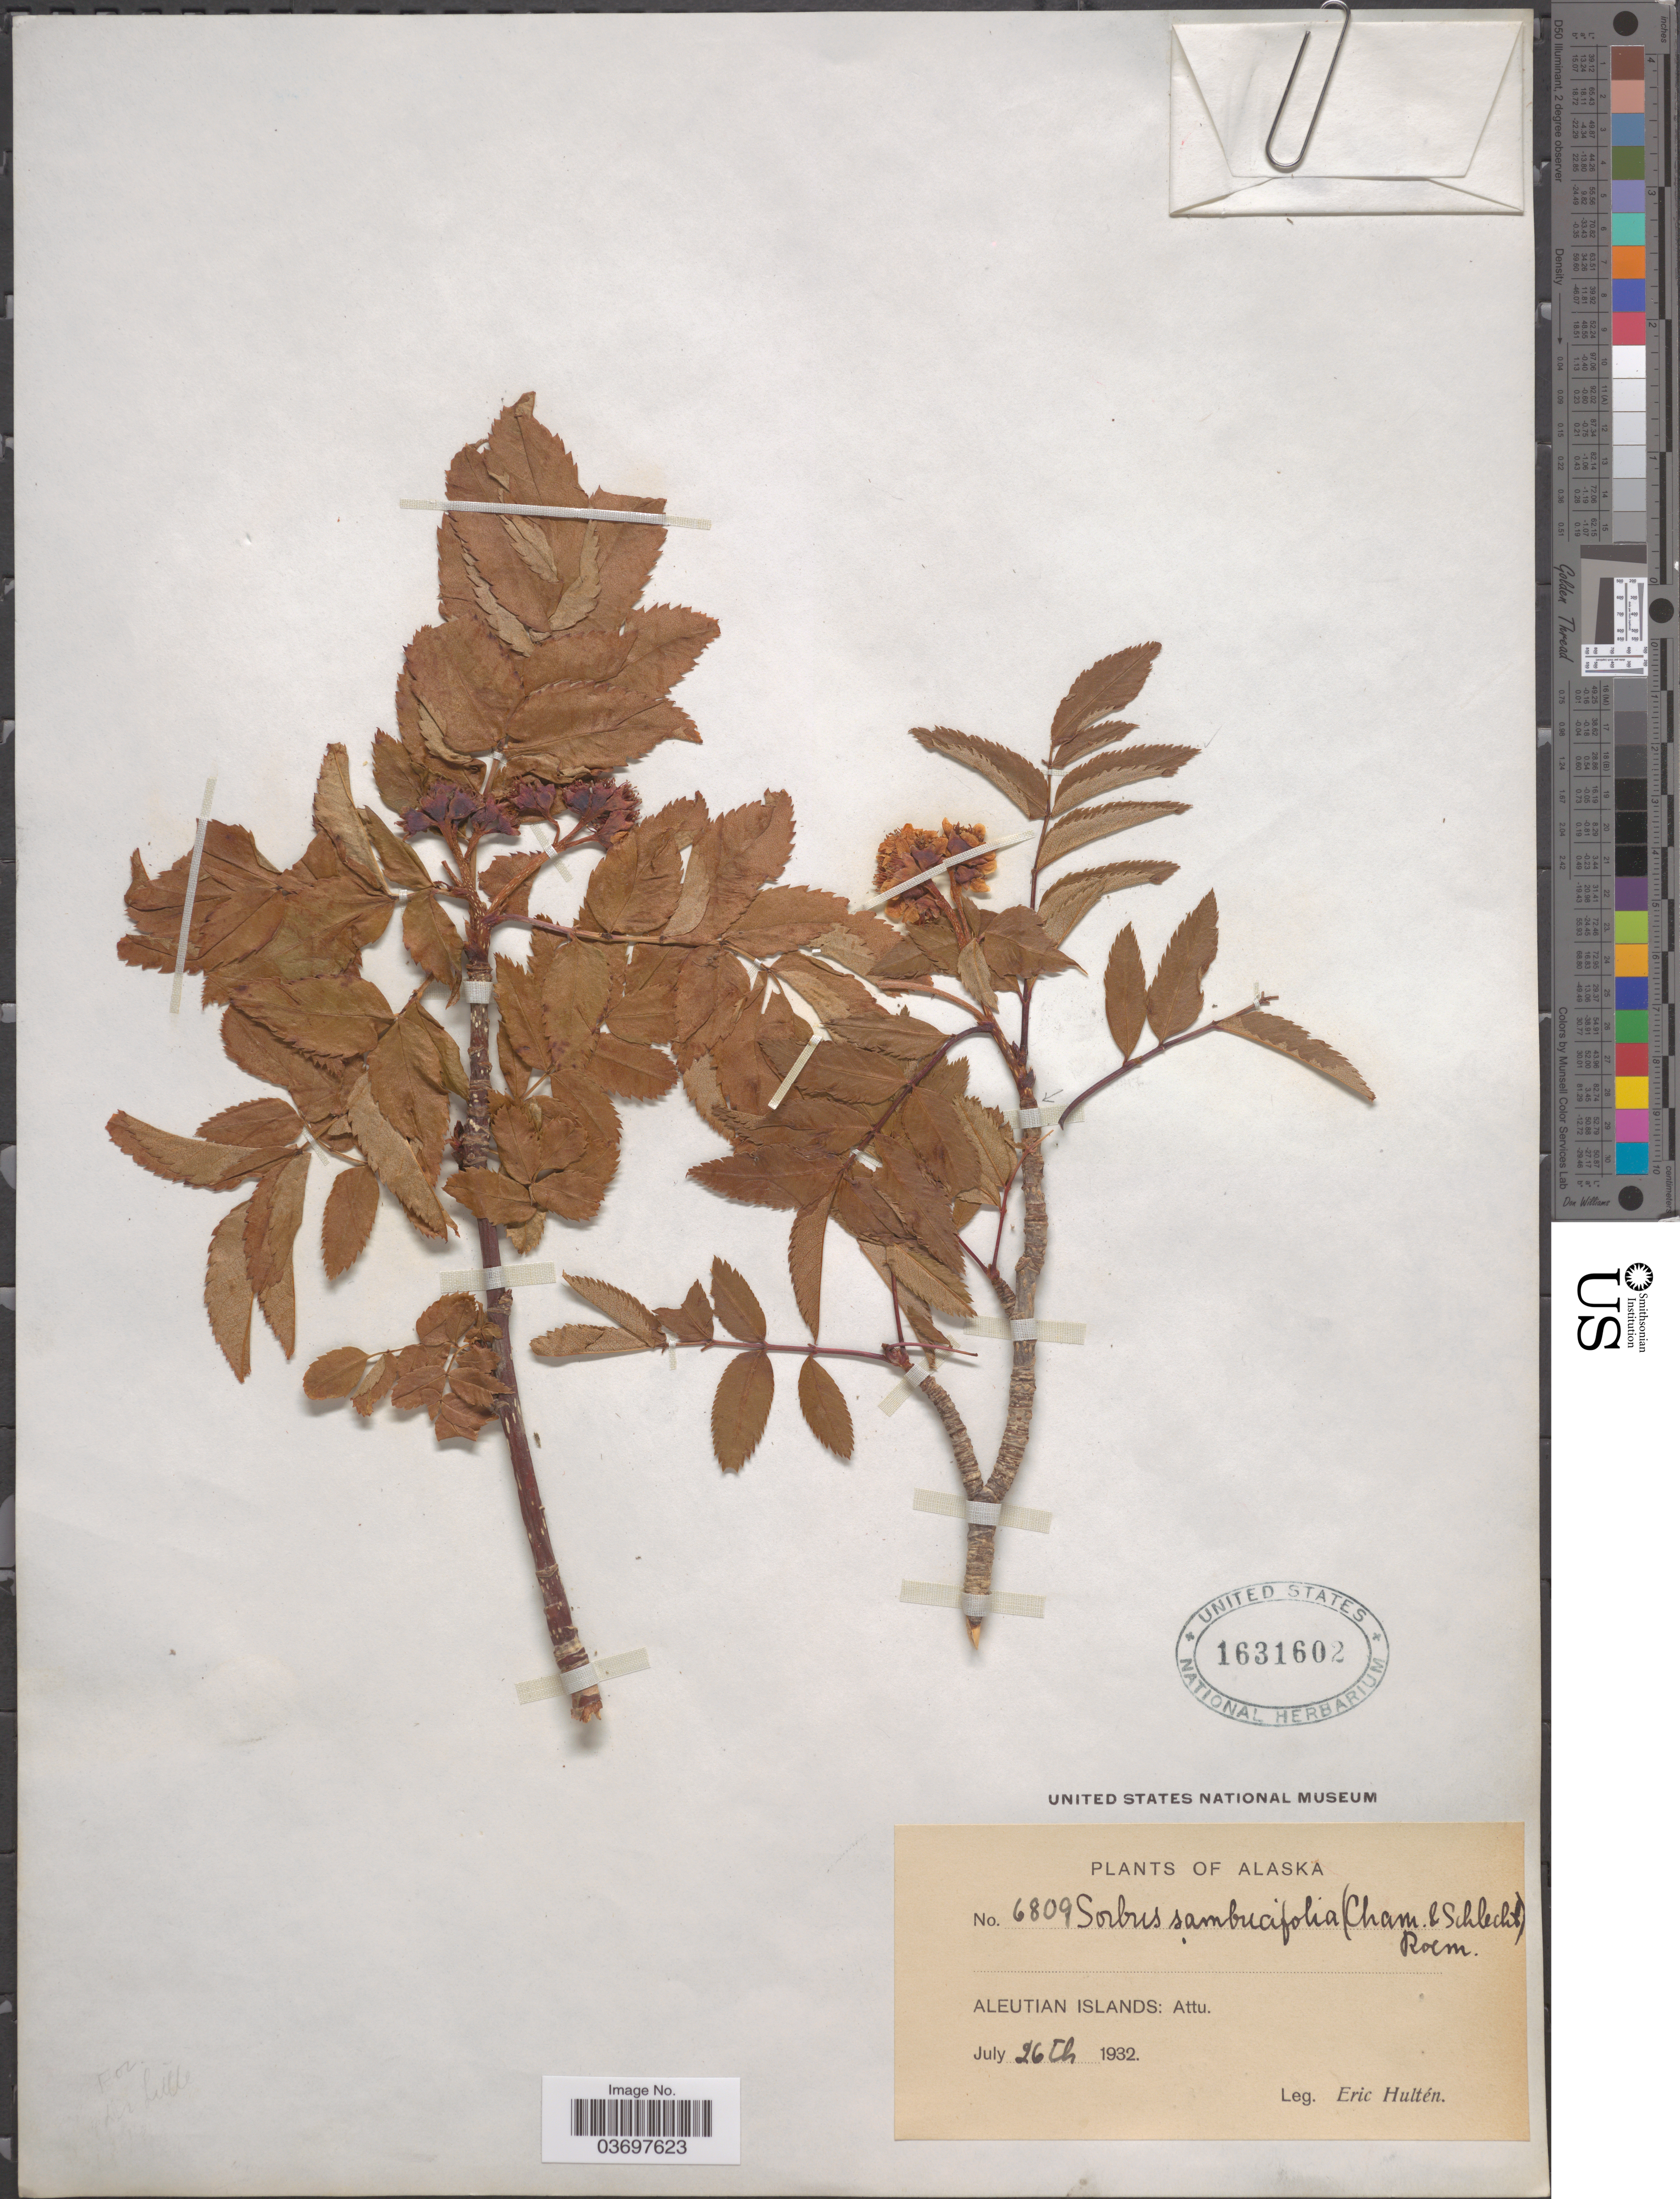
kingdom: Plantae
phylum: Tracheophyta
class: Magnoliopsida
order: Rosales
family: Rosaceae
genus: Sorbus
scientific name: Sorbus sambucifolia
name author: (Cham. & Schltdl.) M. Roem.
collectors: E. G. Hultén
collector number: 6809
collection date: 1932-07-26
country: United States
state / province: Alaska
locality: Aleutian Islands: Attu.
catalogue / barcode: US 1631602